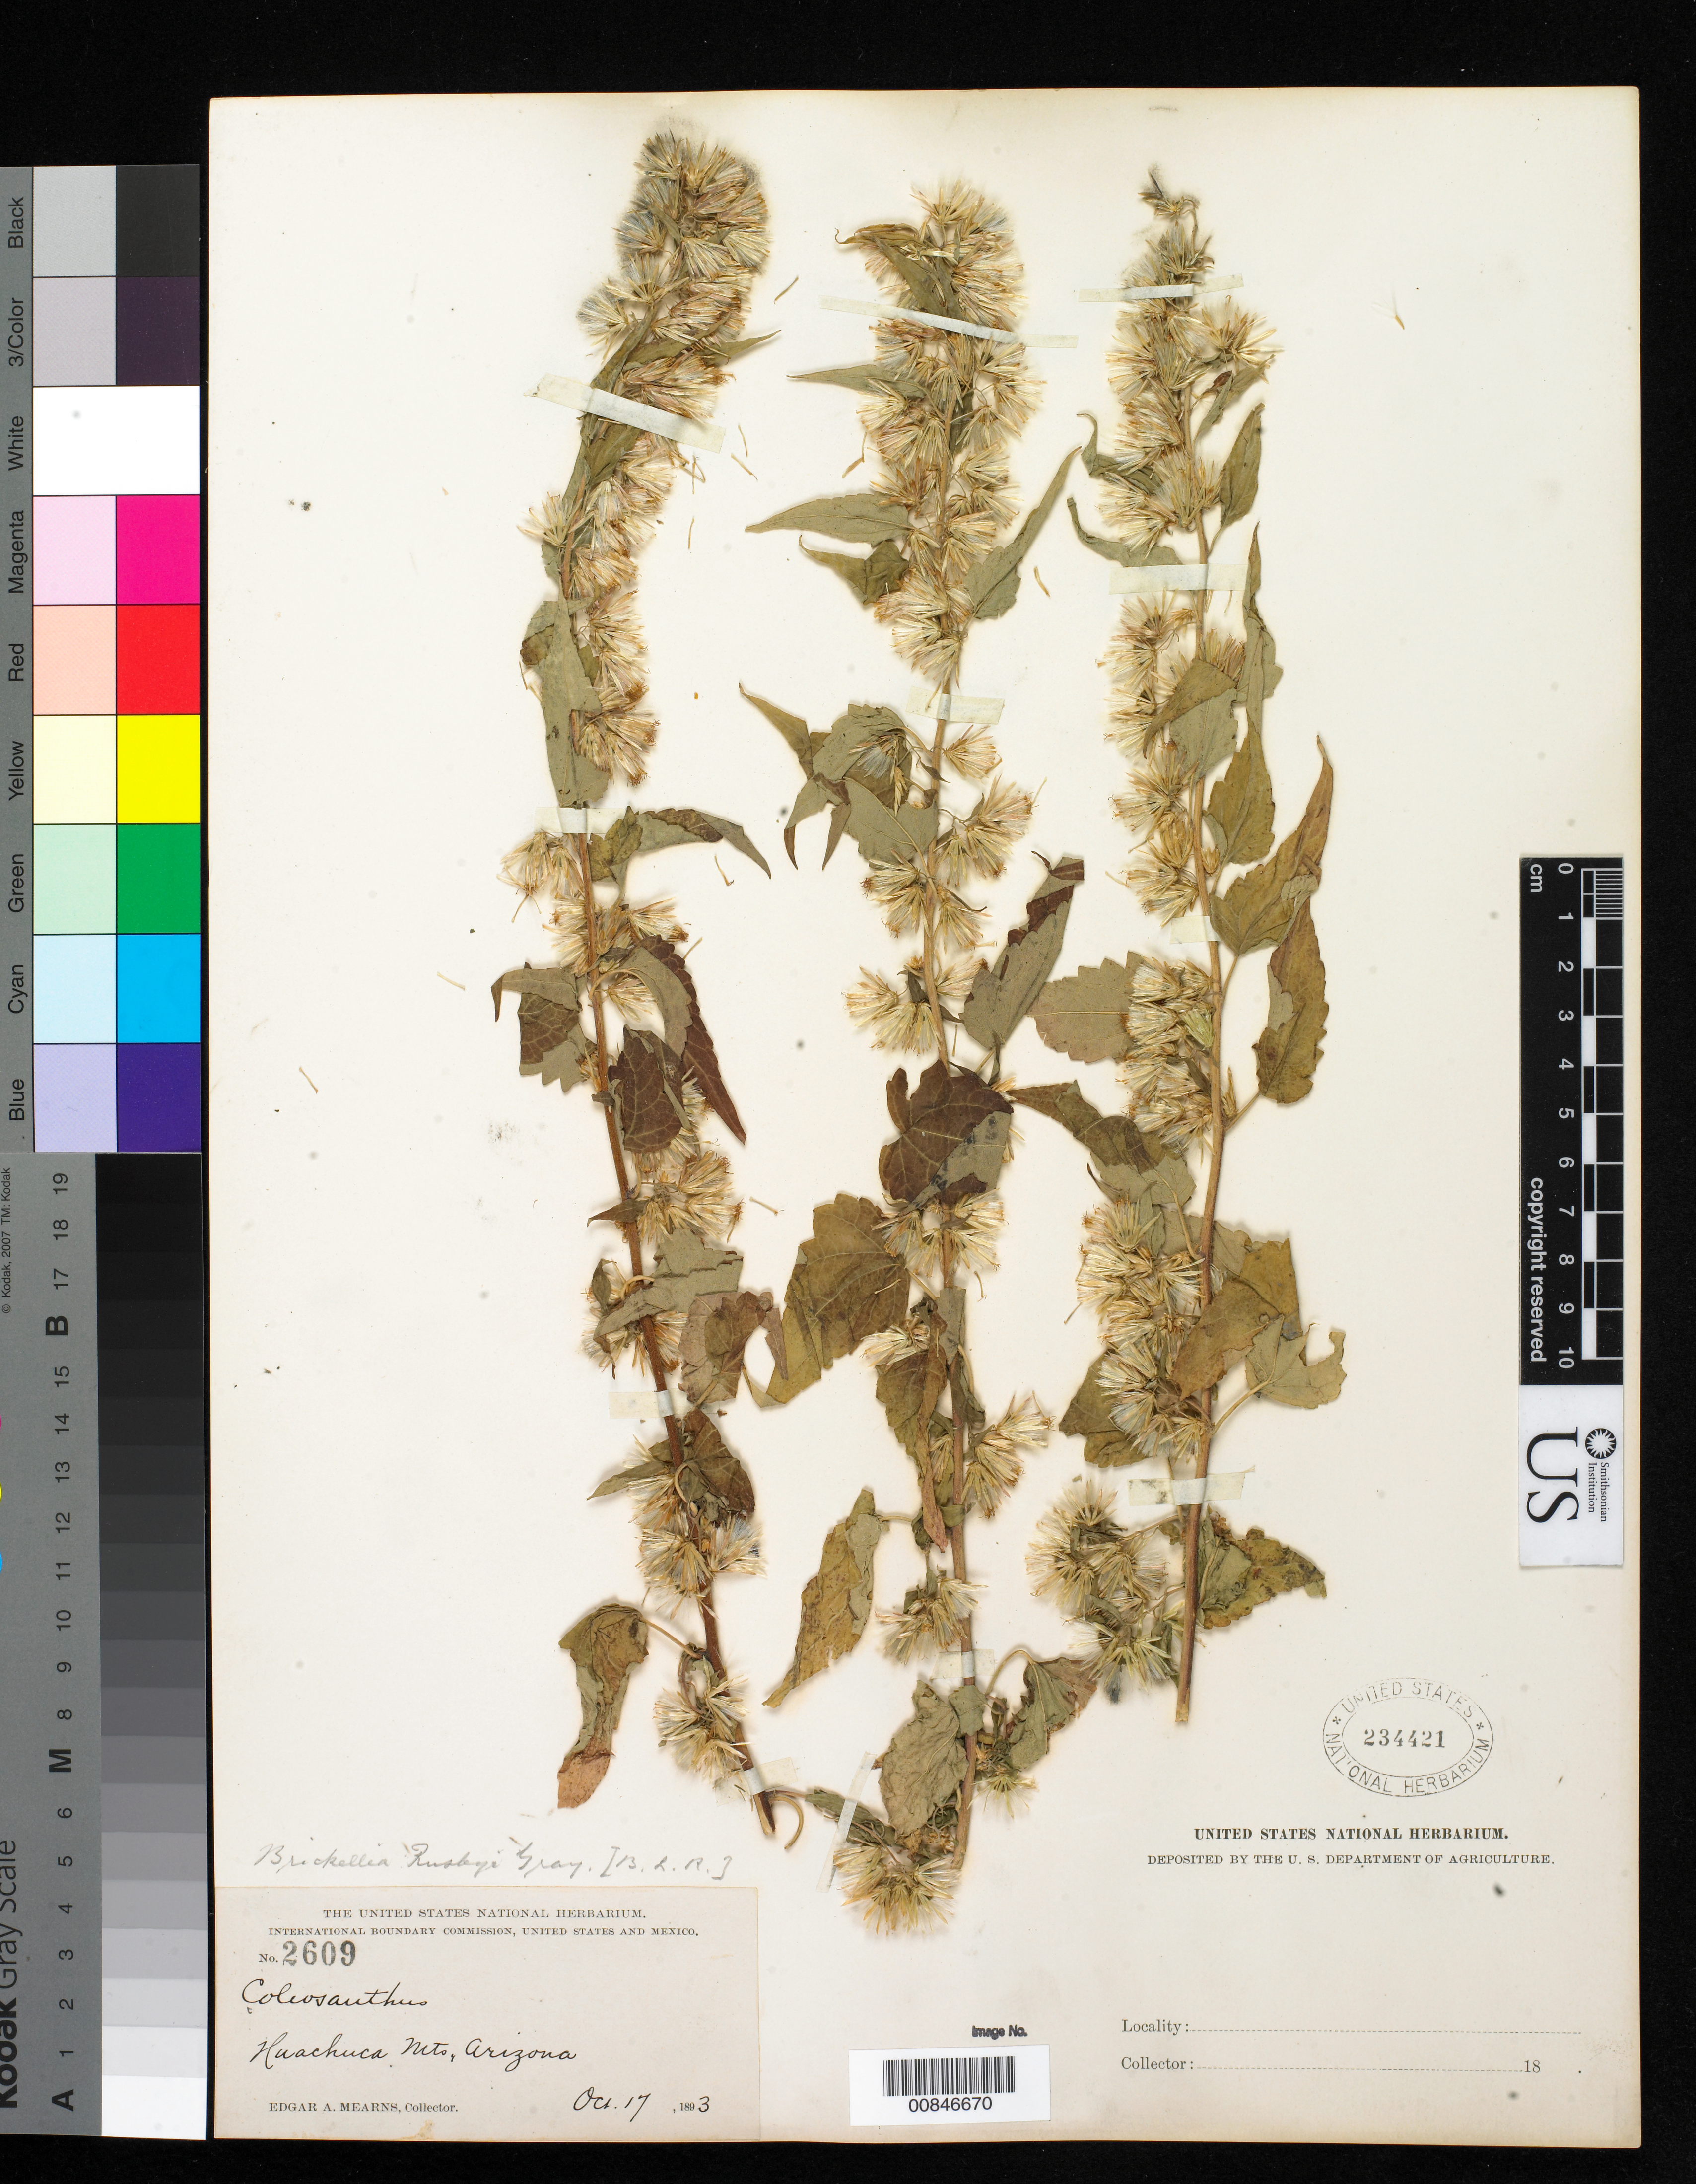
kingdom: Plantae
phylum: Tracheophyta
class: Magnoliopsida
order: Asterales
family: Asteraceae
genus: Brickellia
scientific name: Brickellia rusbyi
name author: A. Gray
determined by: Robinson, B. L.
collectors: E. A. Mearns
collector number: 2609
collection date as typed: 17 Oct 1893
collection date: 1893-10-17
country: United States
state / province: Arizona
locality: Huachuca Mts.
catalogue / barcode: US 234421